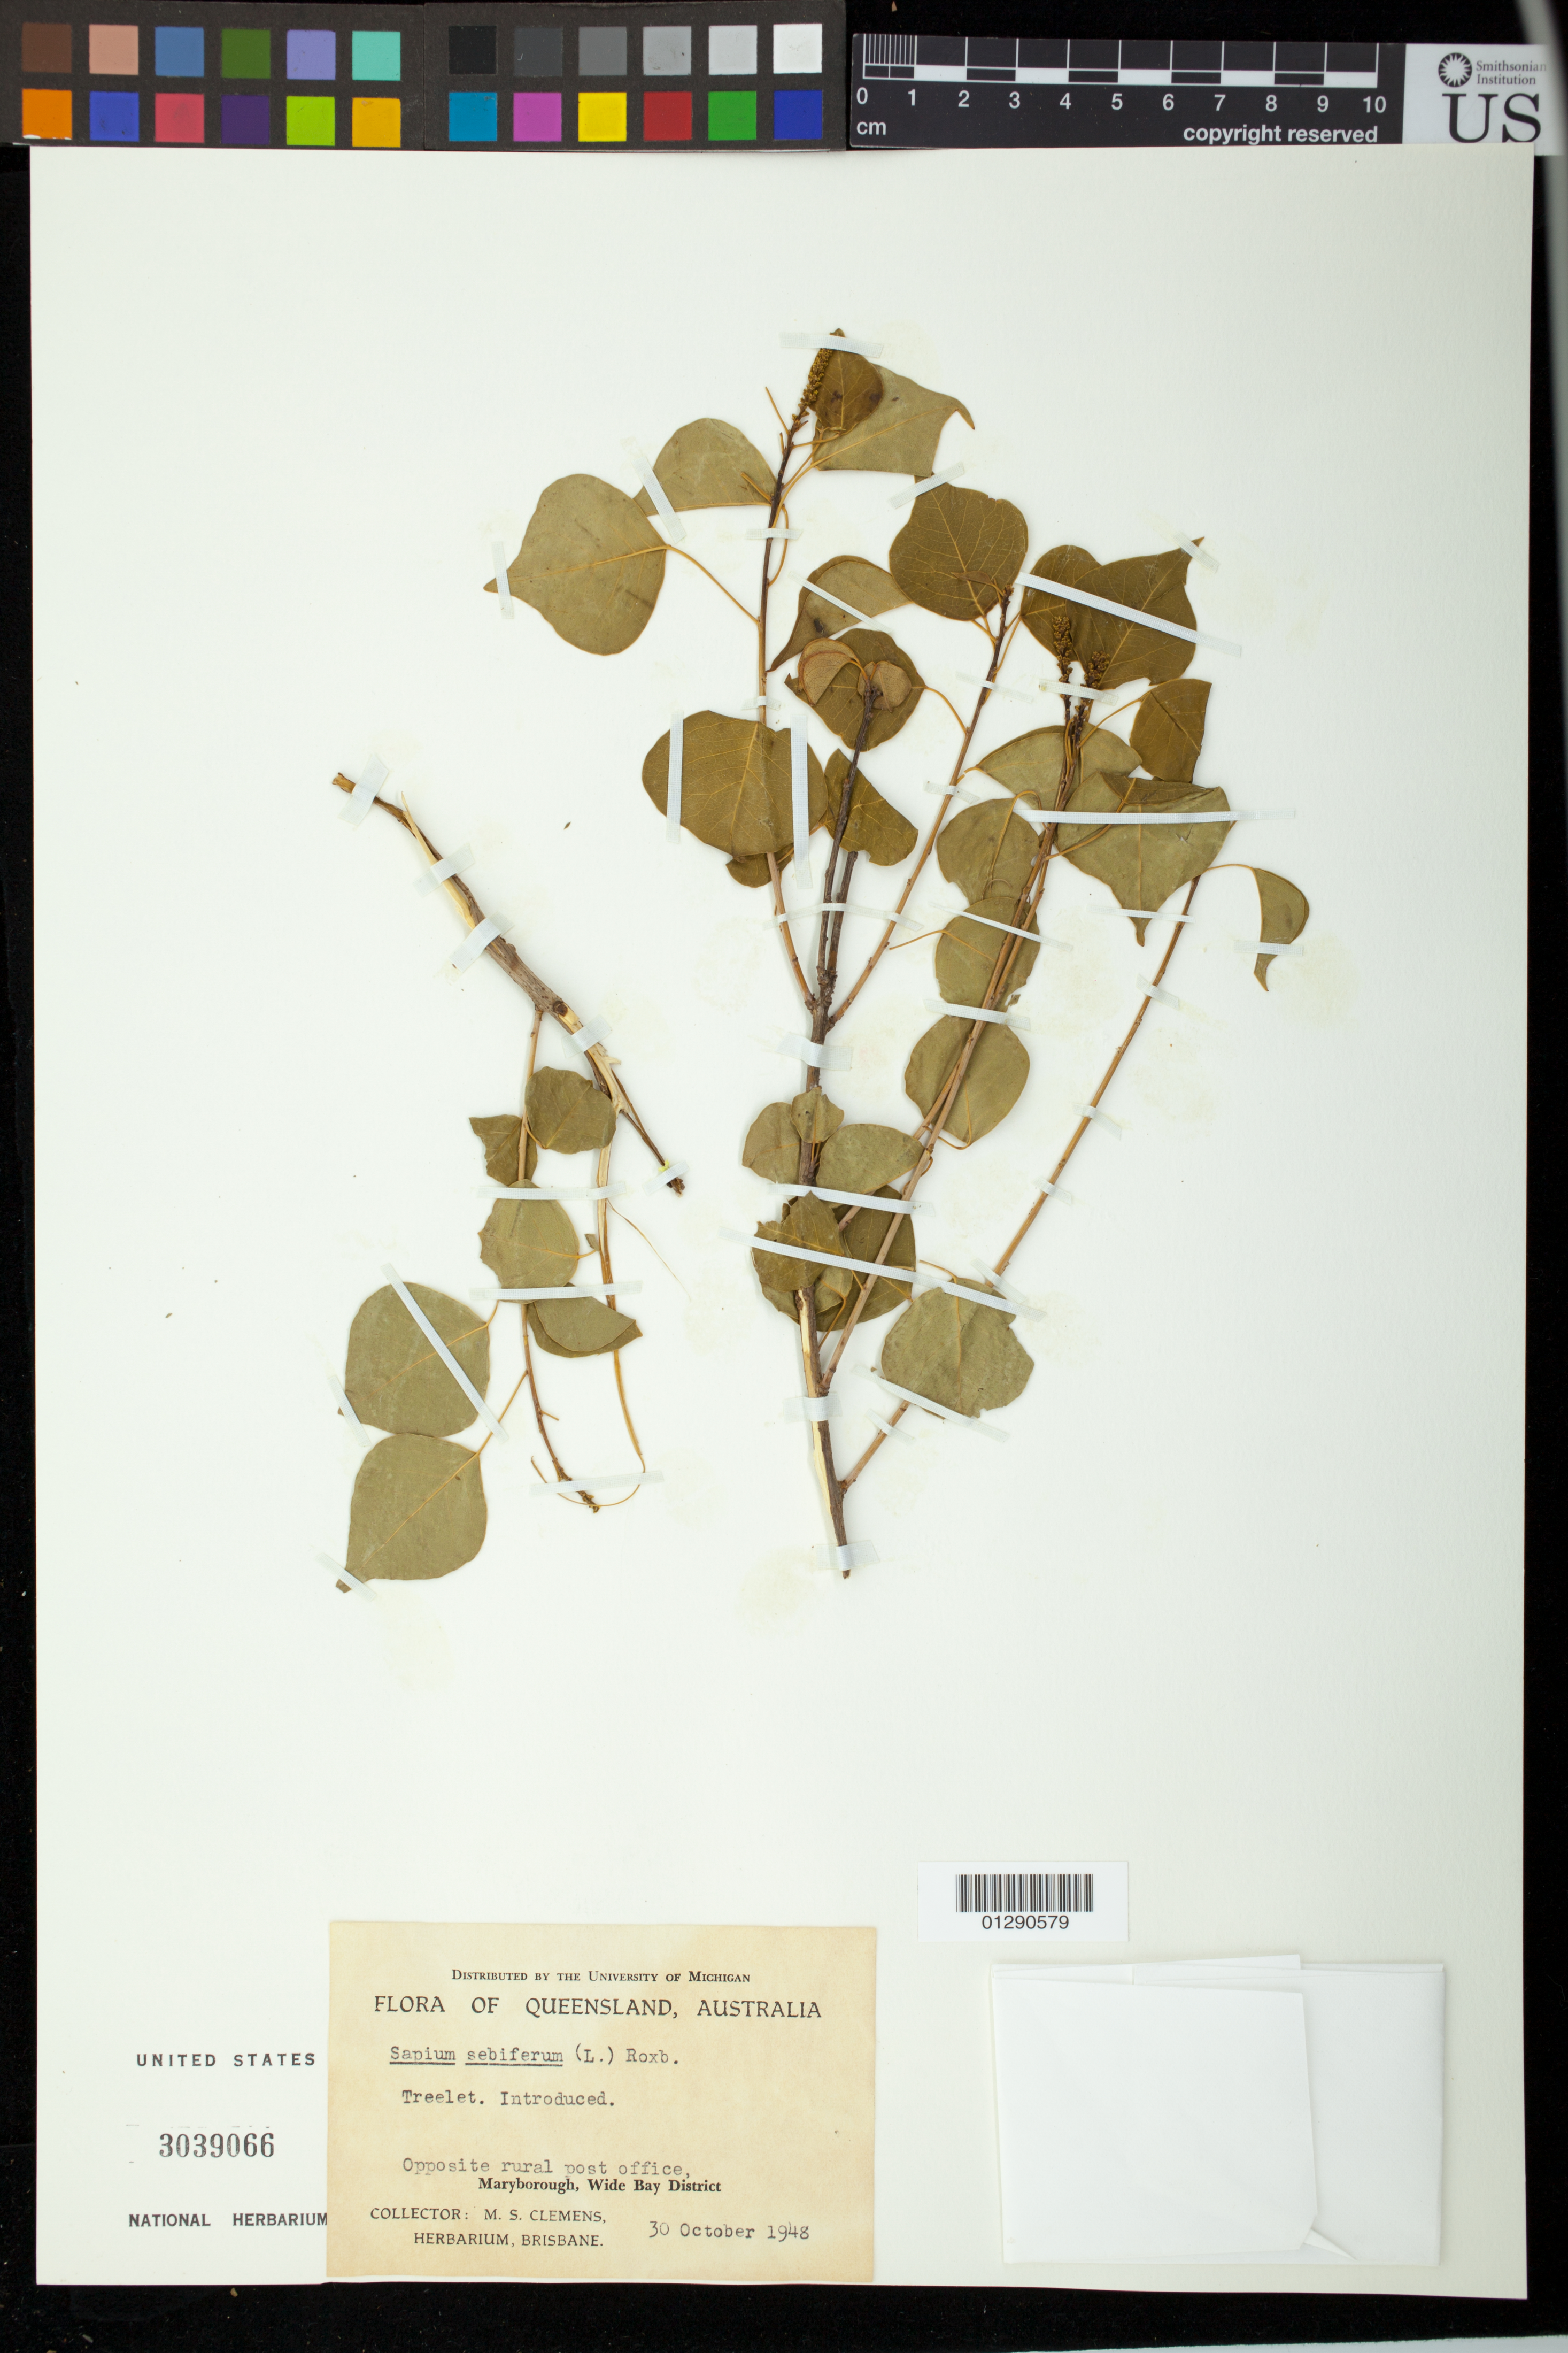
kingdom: Plantae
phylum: Tracheophyta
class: Magnoliopsida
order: Malpighiales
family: Euphorbiaceae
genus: Sapium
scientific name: Sapium sebiferum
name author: (L.) Roxb.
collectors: M. S. Clemens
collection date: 1948-10-30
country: Australia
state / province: Queensland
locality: Opposite rural post office, Maryborough, Wide Bay District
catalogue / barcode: US 3039066